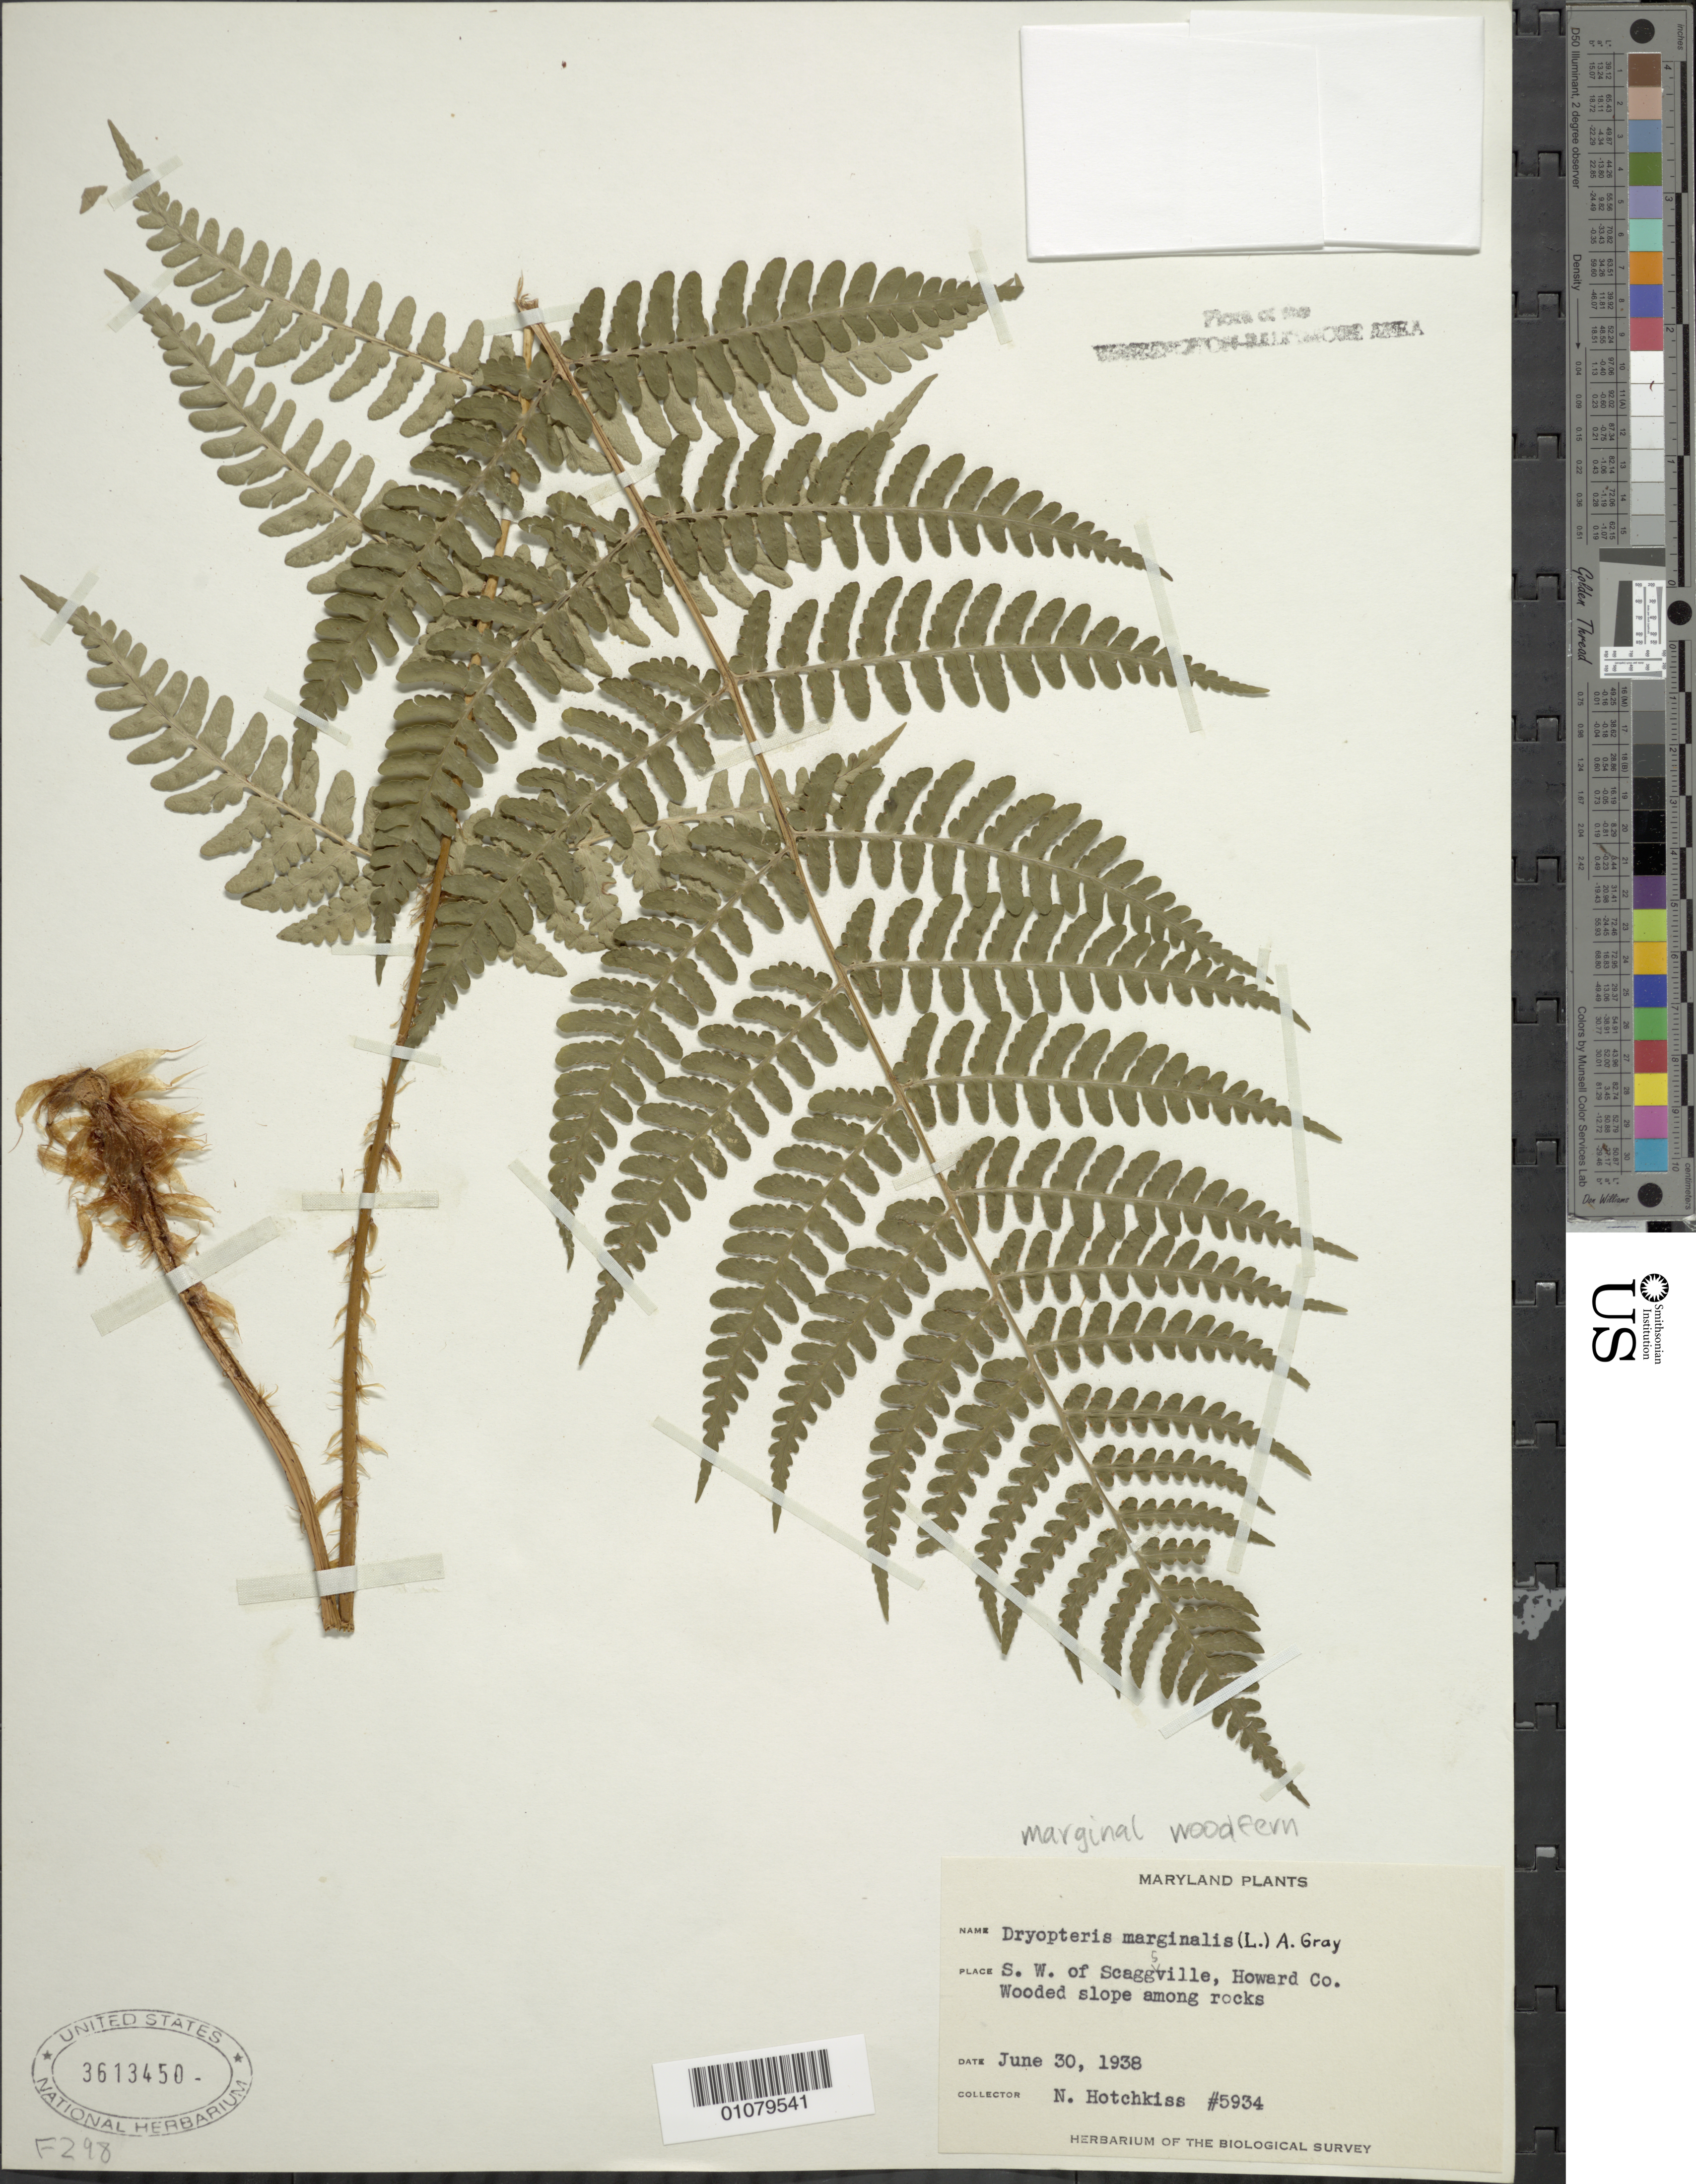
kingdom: Plantae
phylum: Tracheophyta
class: Polypodiopsida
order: Polypodiales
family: Dryopteridaceae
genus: Dryopteris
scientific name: Dryopteris marginalis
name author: (L.) A. Gray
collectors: N. Hotchkiss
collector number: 5934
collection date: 1938-06-30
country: United States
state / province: Maryland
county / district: Howard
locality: S.W. of Scaggsville.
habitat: Wooded slope among rocks.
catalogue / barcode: US 3613450